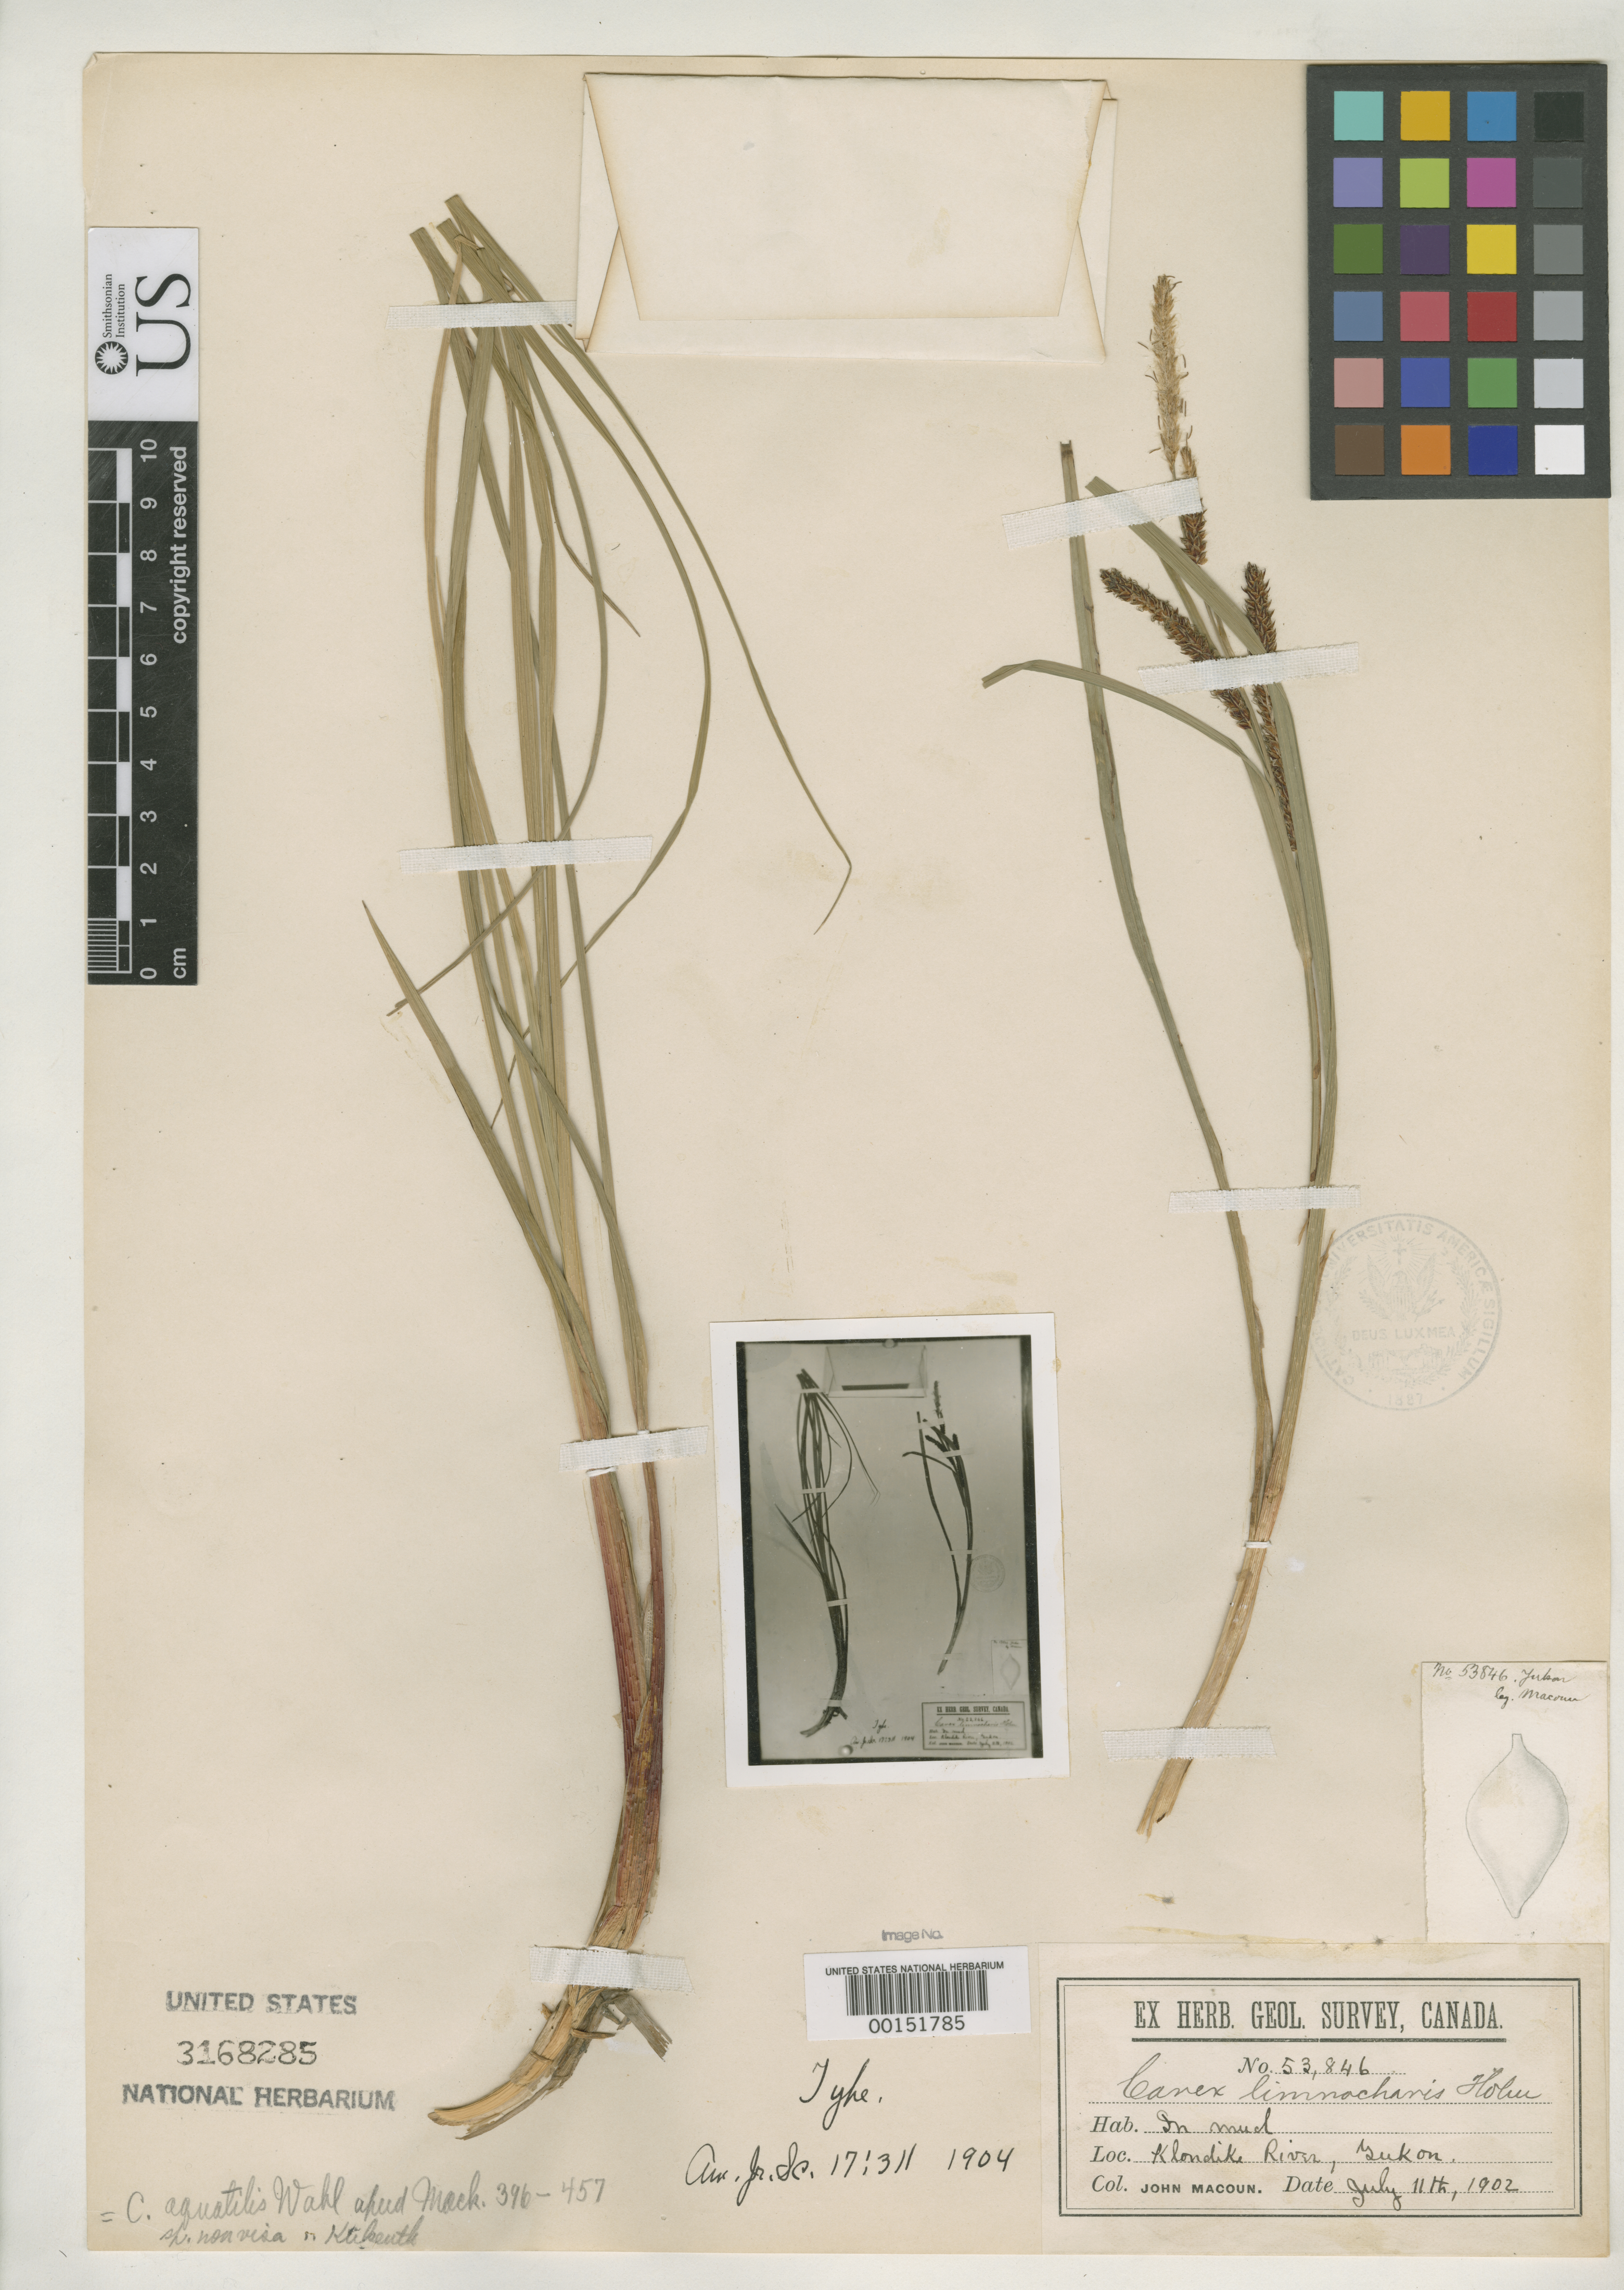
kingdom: Plantae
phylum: Tracheophyta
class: Liliopsida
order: Poales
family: Cyperaceae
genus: Carex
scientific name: Carex limnocharis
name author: Holm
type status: Isotype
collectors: J. Macoun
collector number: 53846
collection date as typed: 11 Jul 1903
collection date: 1903-07-11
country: Canada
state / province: Yukon Territory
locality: Klondike River.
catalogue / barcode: US 3168285